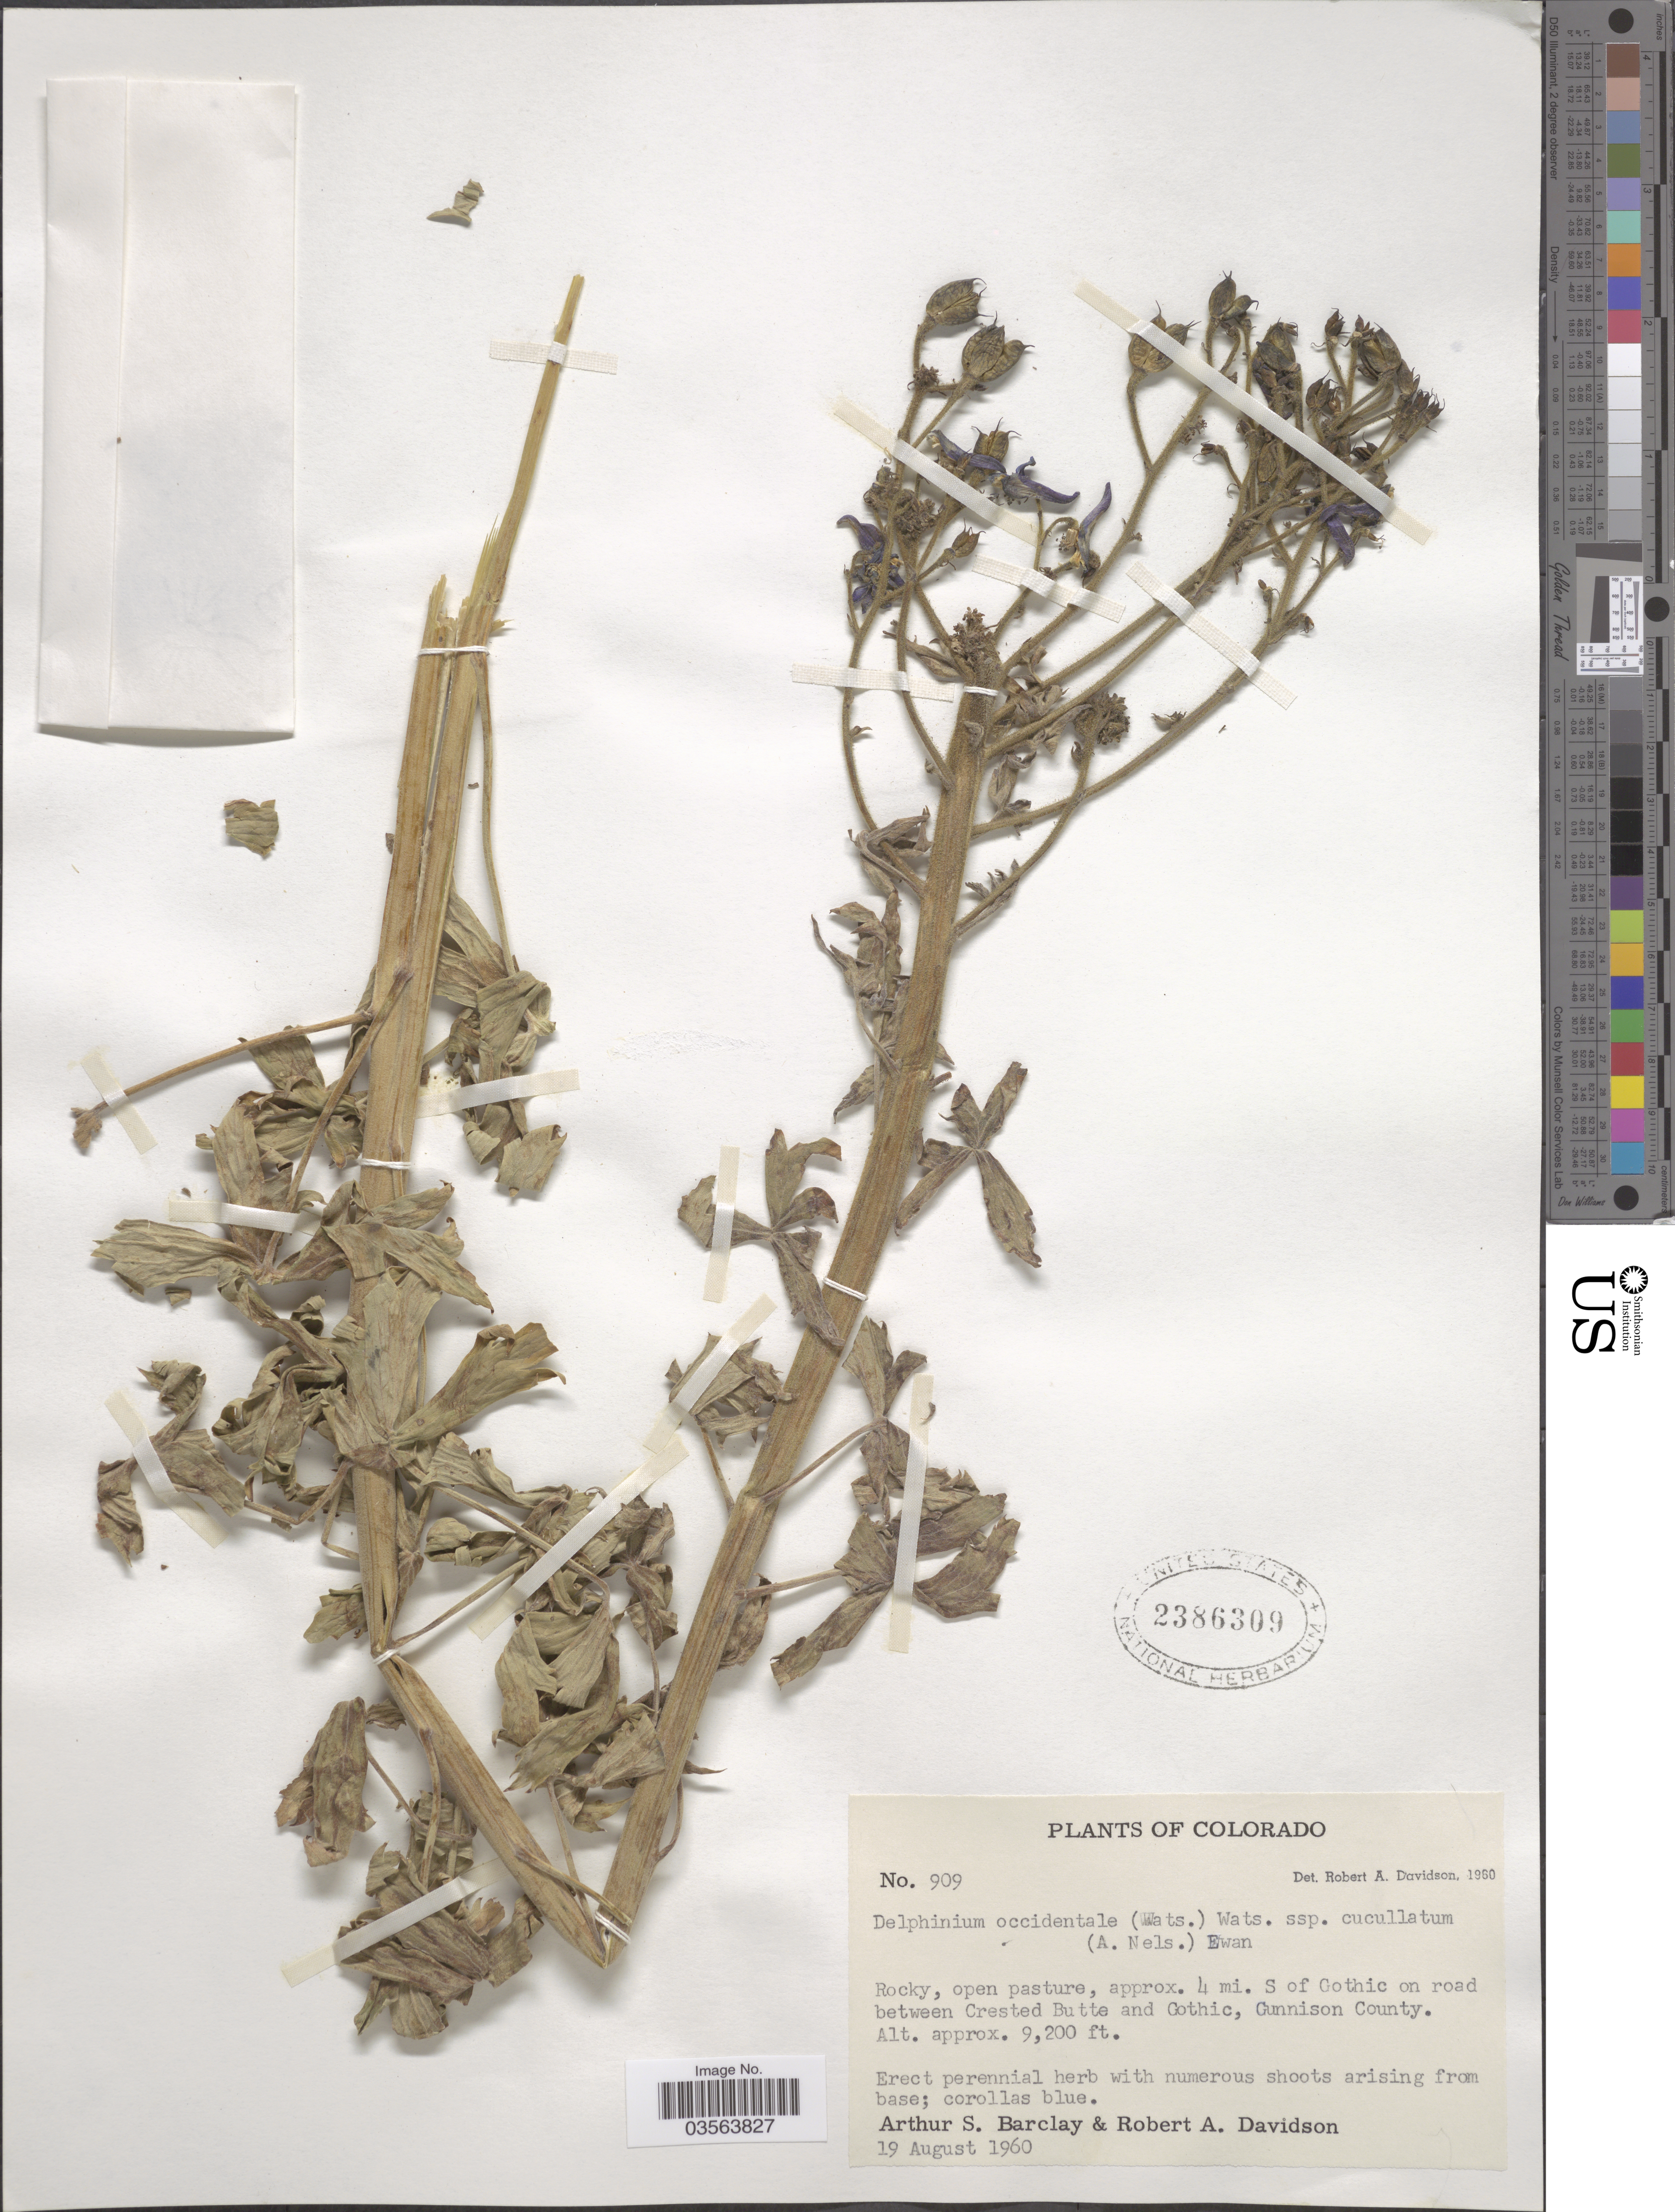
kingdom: Plantae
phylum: Tracheophyta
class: Magnoliopsida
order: Ranunculales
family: Ranunculaceae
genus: Delphinium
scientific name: Delphinium occidentale var. cucullatum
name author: (A. Nelson) R.J. Davis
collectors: A. S. Barclay & R. A. Davidson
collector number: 909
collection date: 1960-08-19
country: United States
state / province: Colorado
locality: Rocky, open pasture, approx. 4 mi. S of Gothic on road between Crested Butte and Gothic, Gunnison County.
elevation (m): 2804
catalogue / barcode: US 2386309